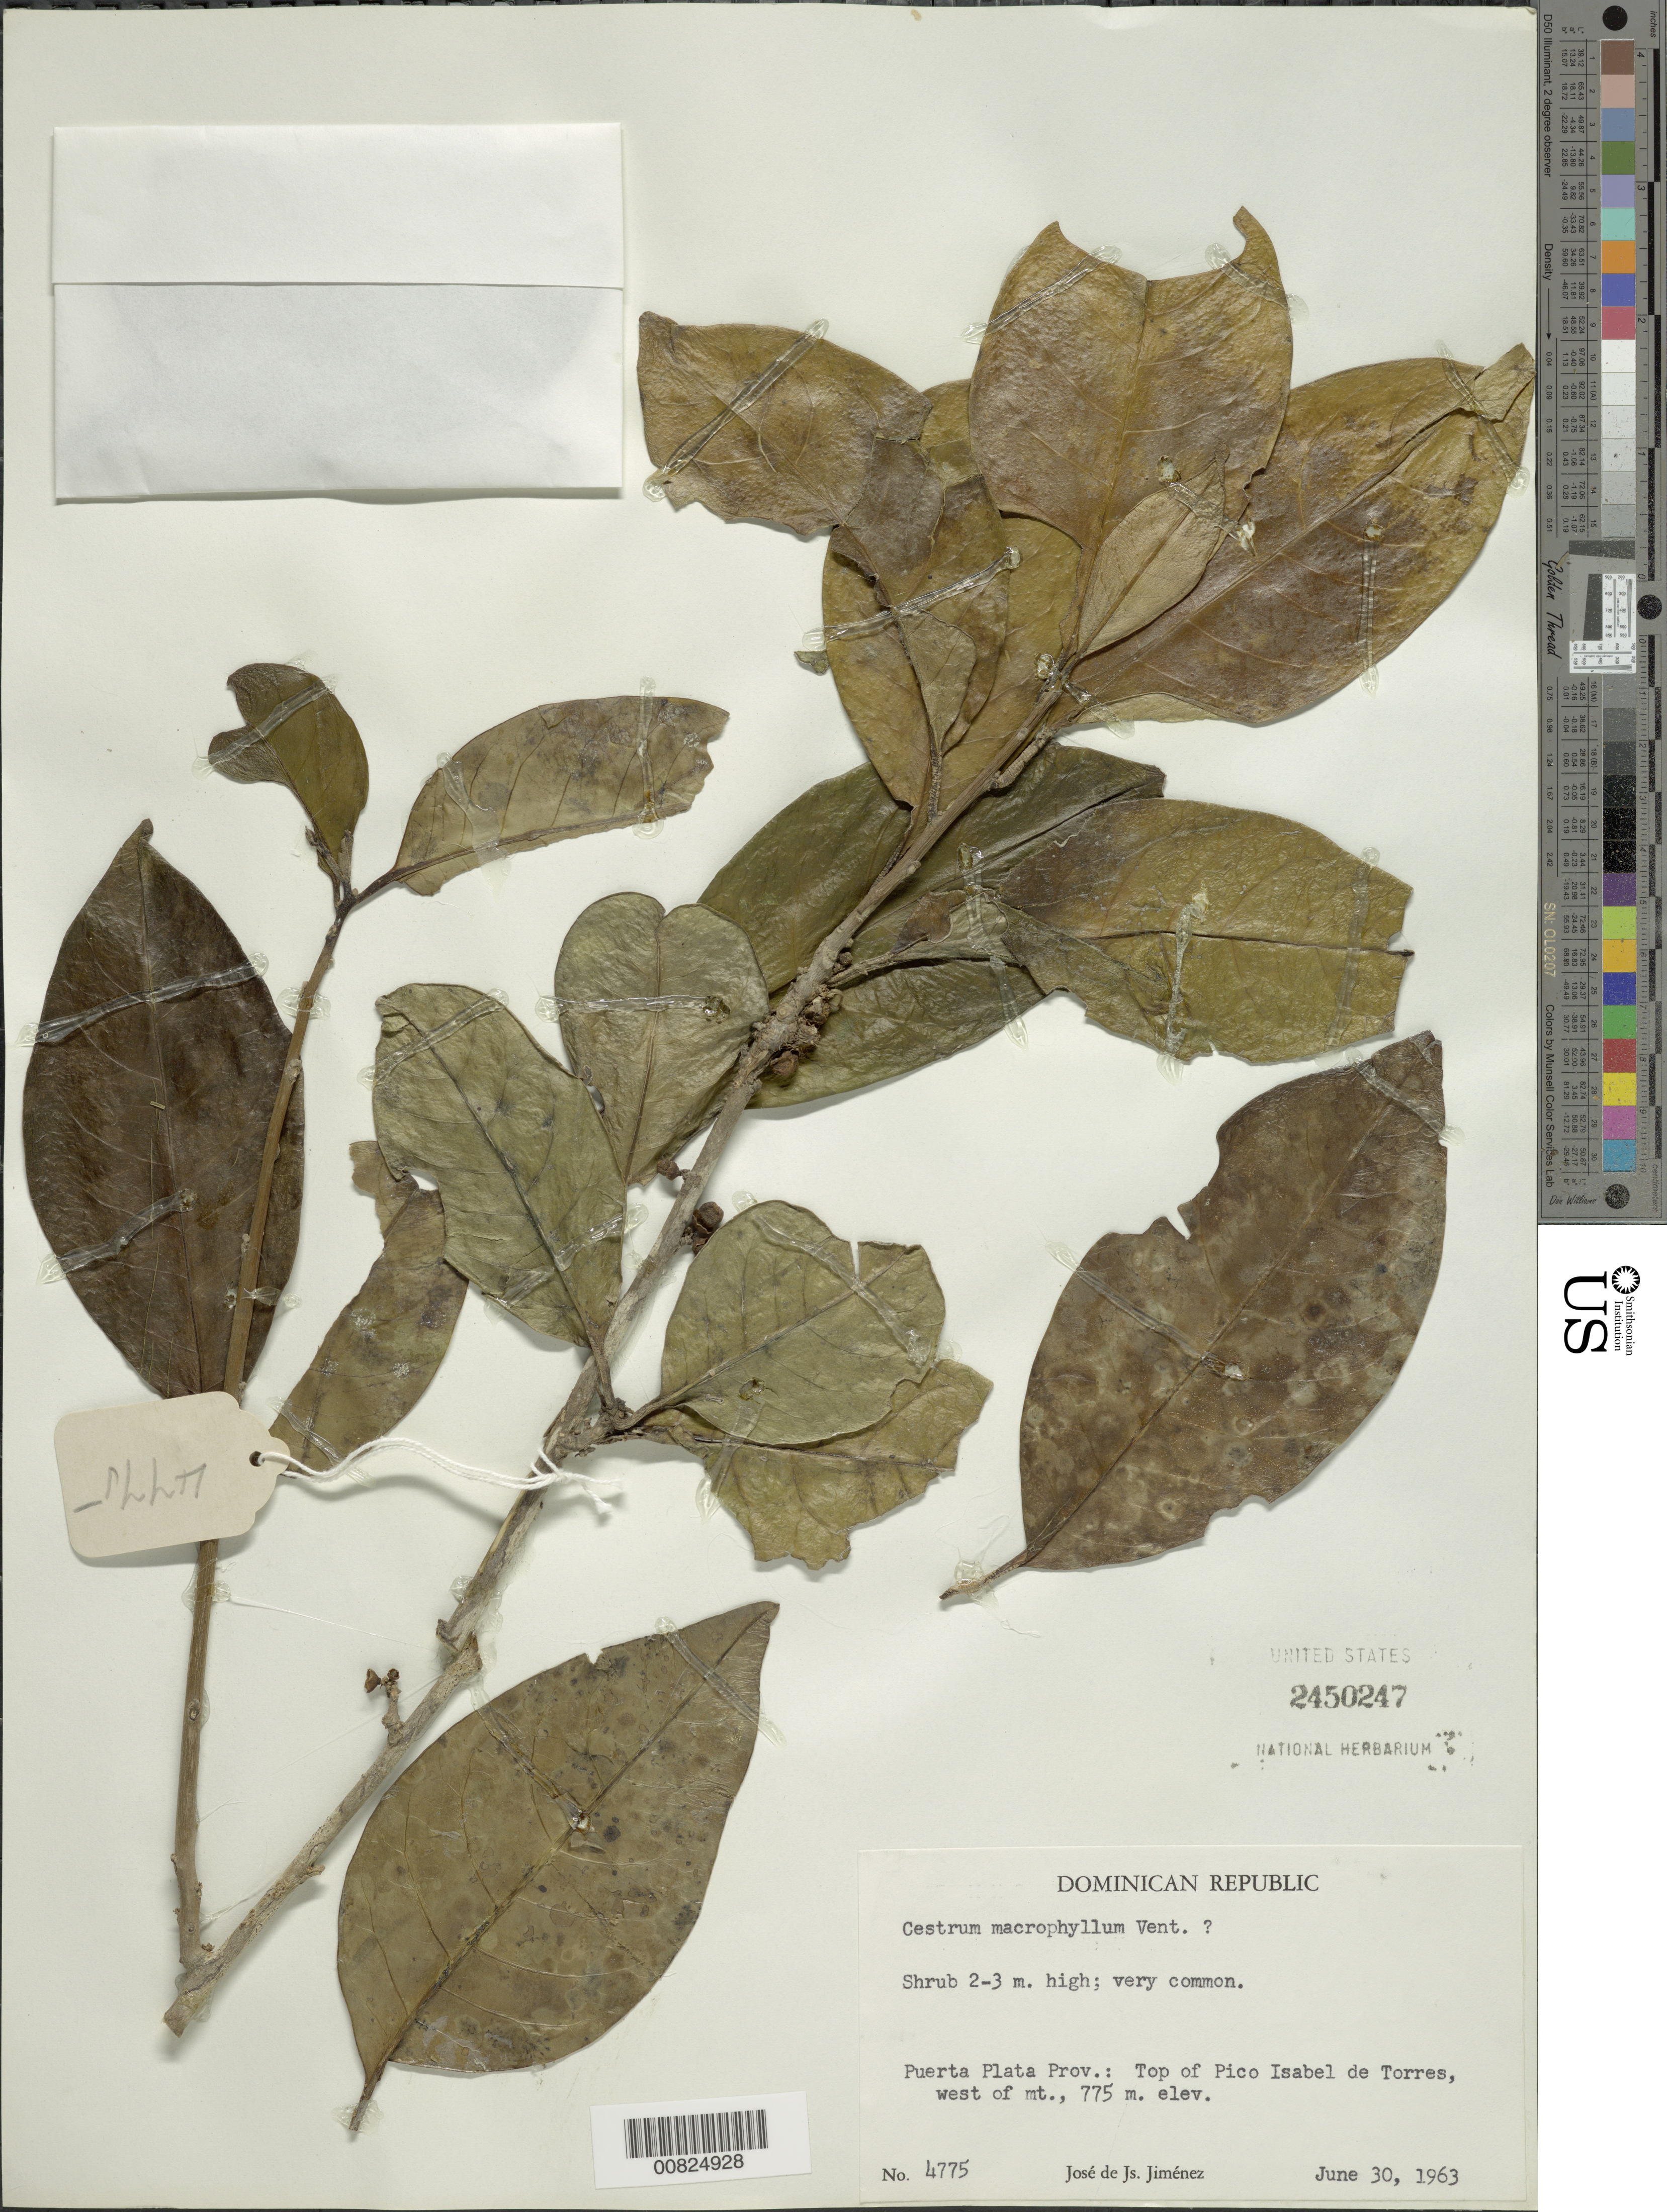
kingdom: Plantae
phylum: Tracheophyta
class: Magnoliopsida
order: Solanales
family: Solanaceae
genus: Cestrum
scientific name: Cestrum macrophyllum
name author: Vent.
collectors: J. J. Jiménez Almonte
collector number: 4775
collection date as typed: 30 Jun 1963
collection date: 1963-06-30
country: Dominican Republic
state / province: Puerto Plata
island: Hispaniola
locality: Top of Pico Isabel de Torres, W of mountain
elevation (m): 775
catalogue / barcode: US 2450247